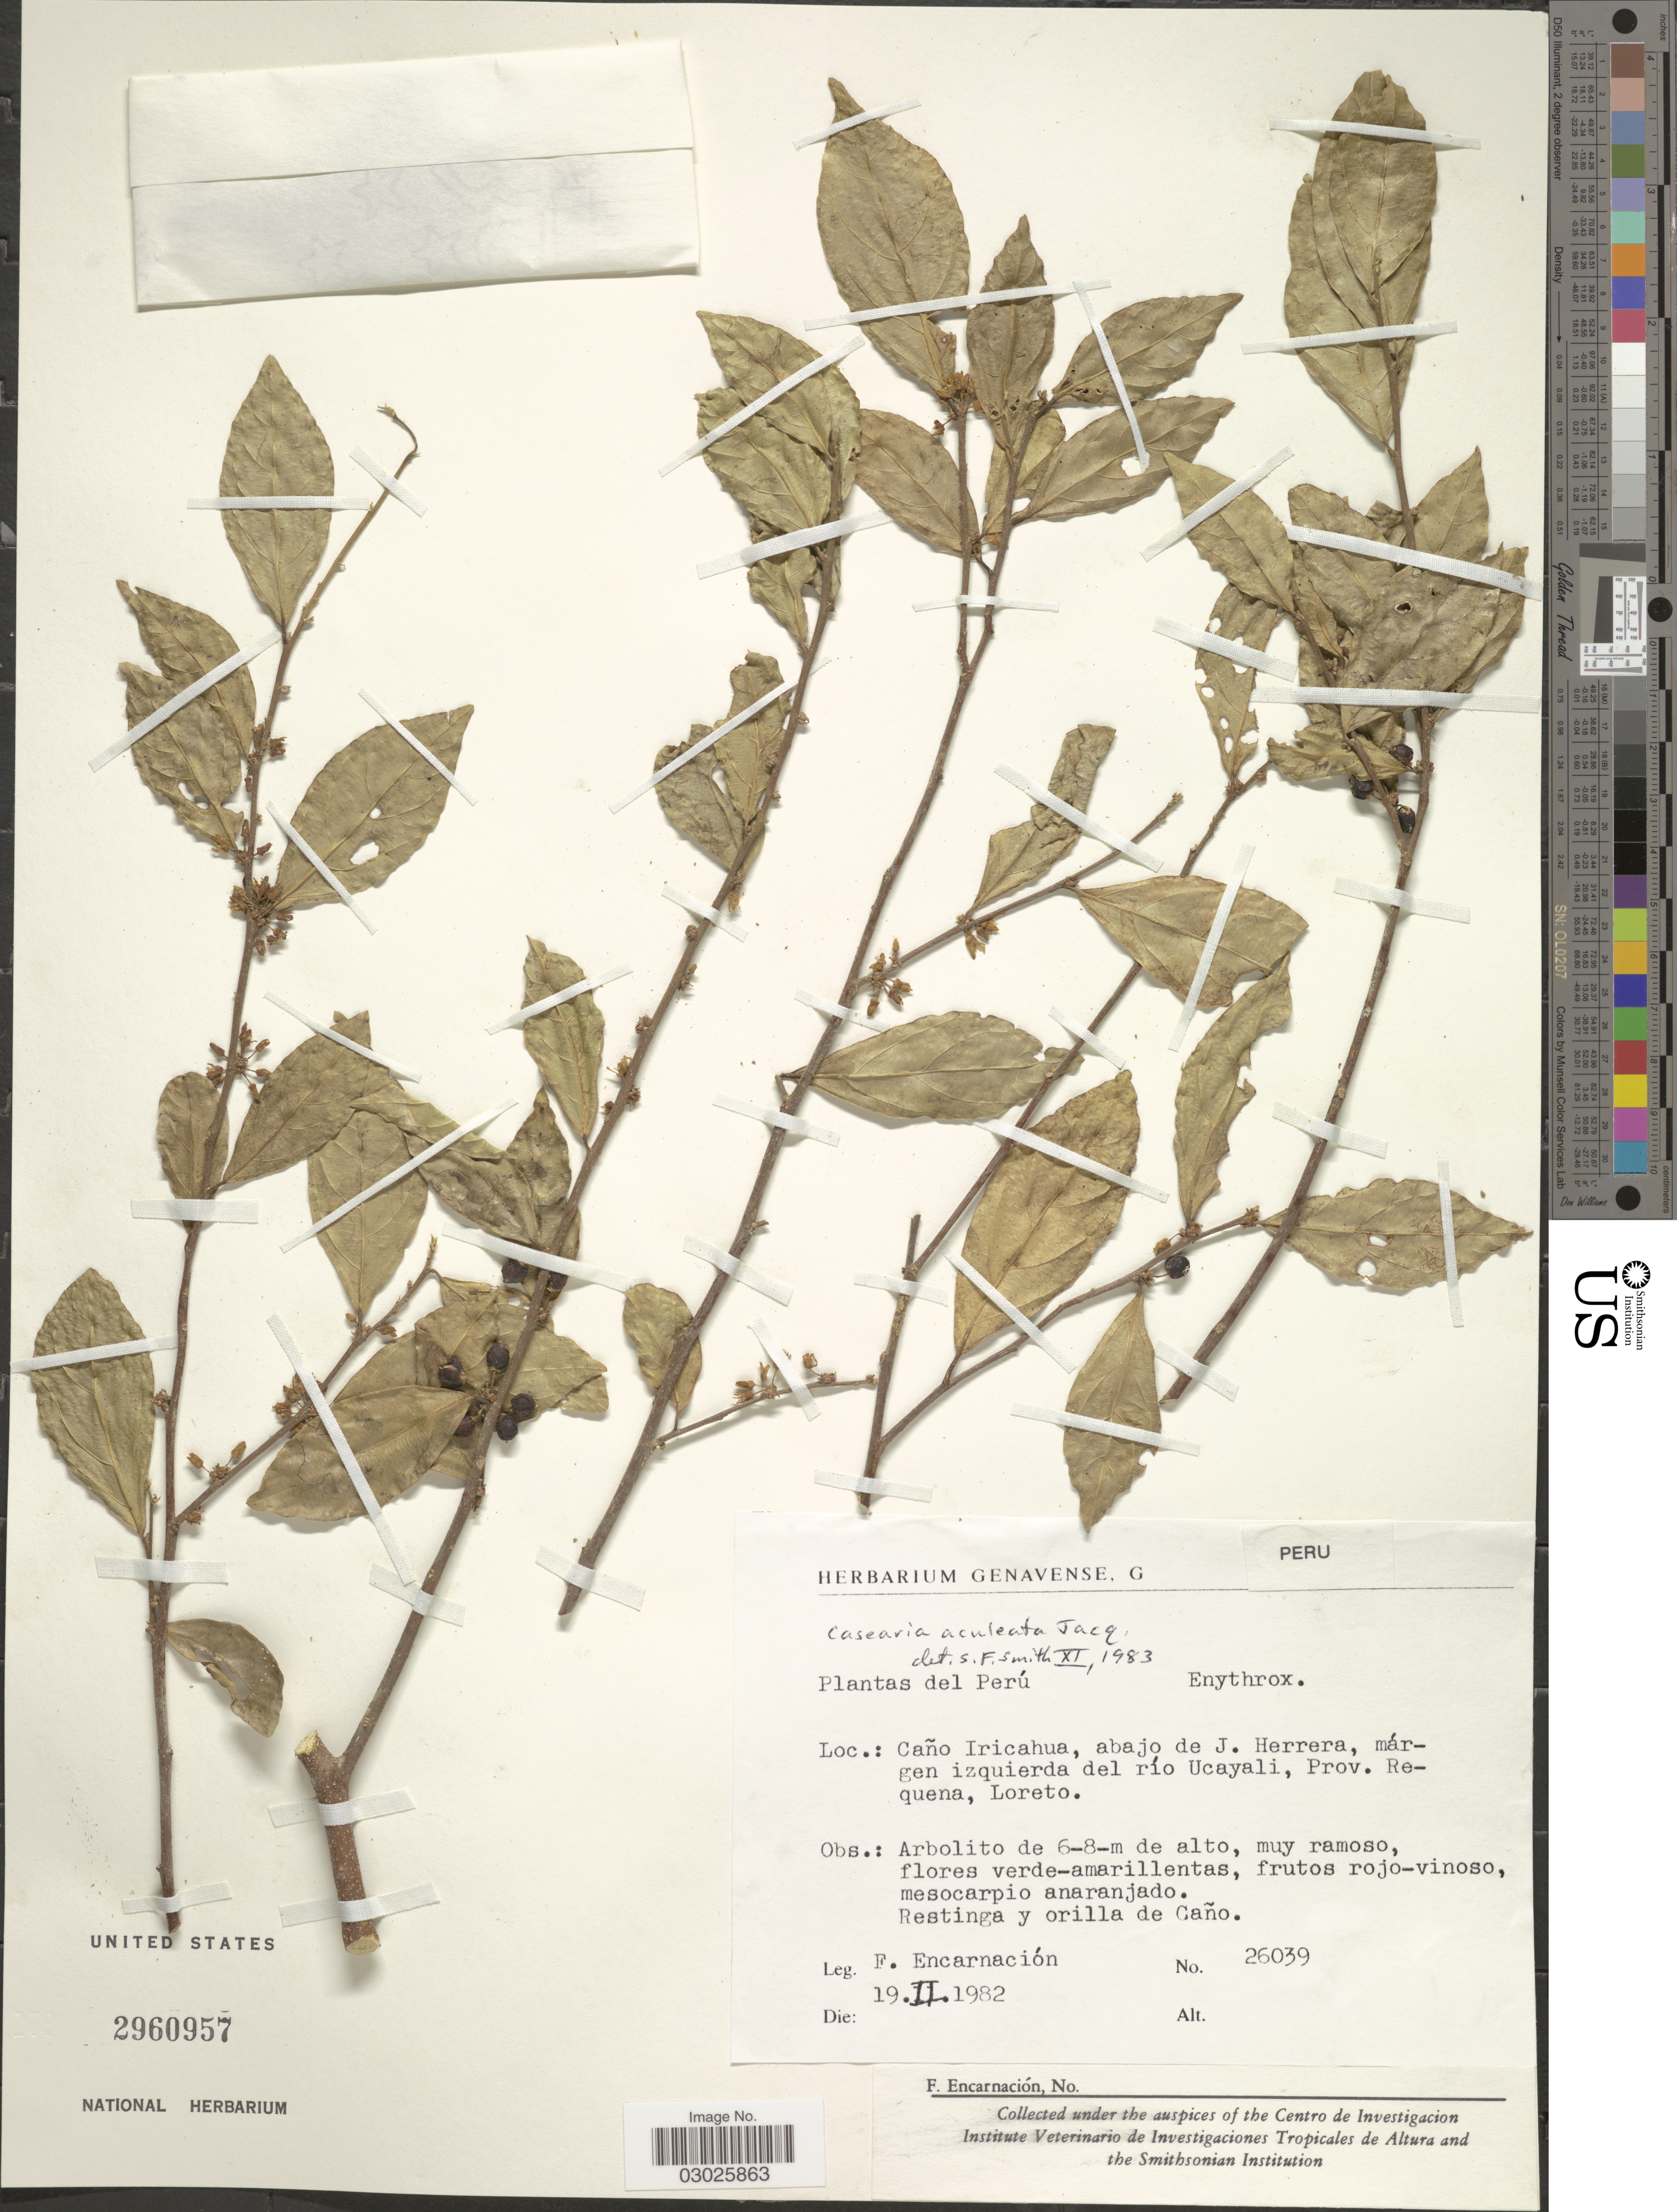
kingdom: Plantae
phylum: Tracheophyta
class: Magnoliopsida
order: Malpighiales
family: Salicaceae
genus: Casearia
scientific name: Casearia aculeata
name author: Jacq.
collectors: F. Encarnación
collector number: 26039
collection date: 1982-02-19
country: Peru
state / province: Loreto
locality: Caño Iricahua, abajo de J. Herrera, márgen izquierda del río Ucayali, Prov. Requena.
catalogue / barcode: US 2960957